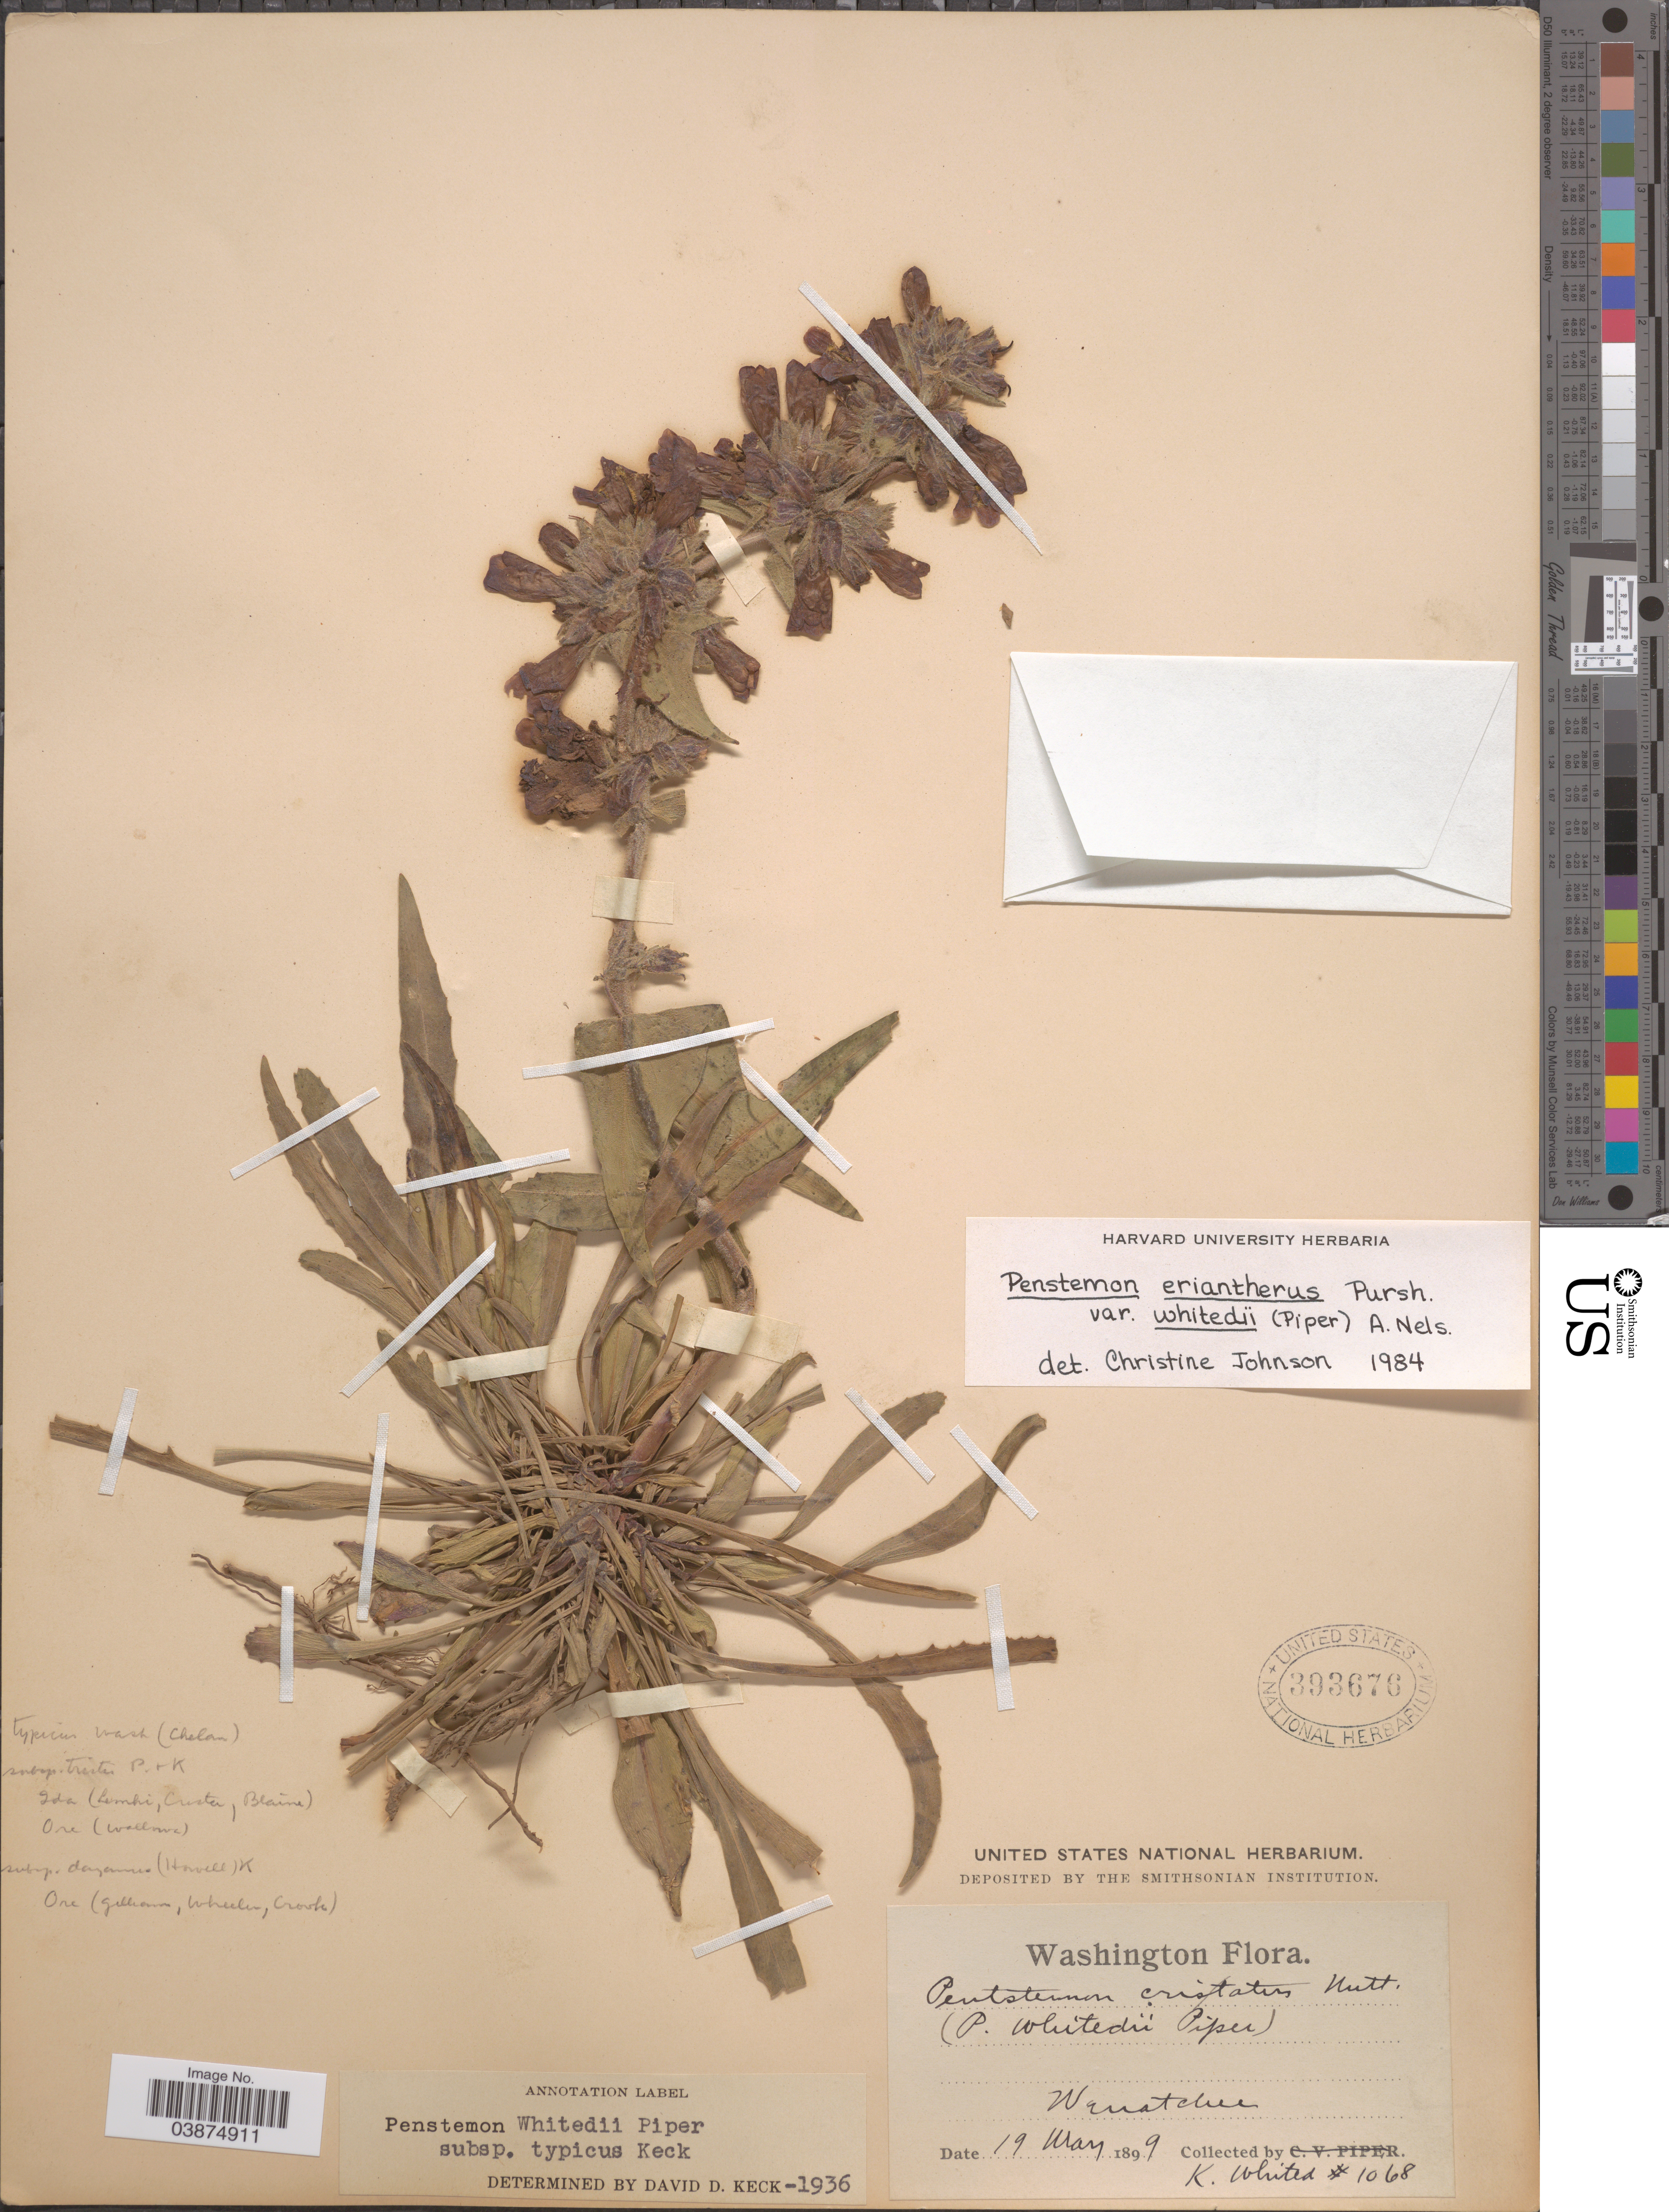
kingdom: Plantae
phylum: Tracheophyta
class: Magnoliopsida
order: Lamiales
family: Plantaginaceae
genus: Penstemon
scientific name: Penstemon eriantherus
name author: Pursh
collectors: K. Whited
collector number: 1068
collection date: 1899-05-19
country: United States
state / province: Washington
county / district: Chelan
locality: Wenatchee.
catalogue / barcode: US 393676